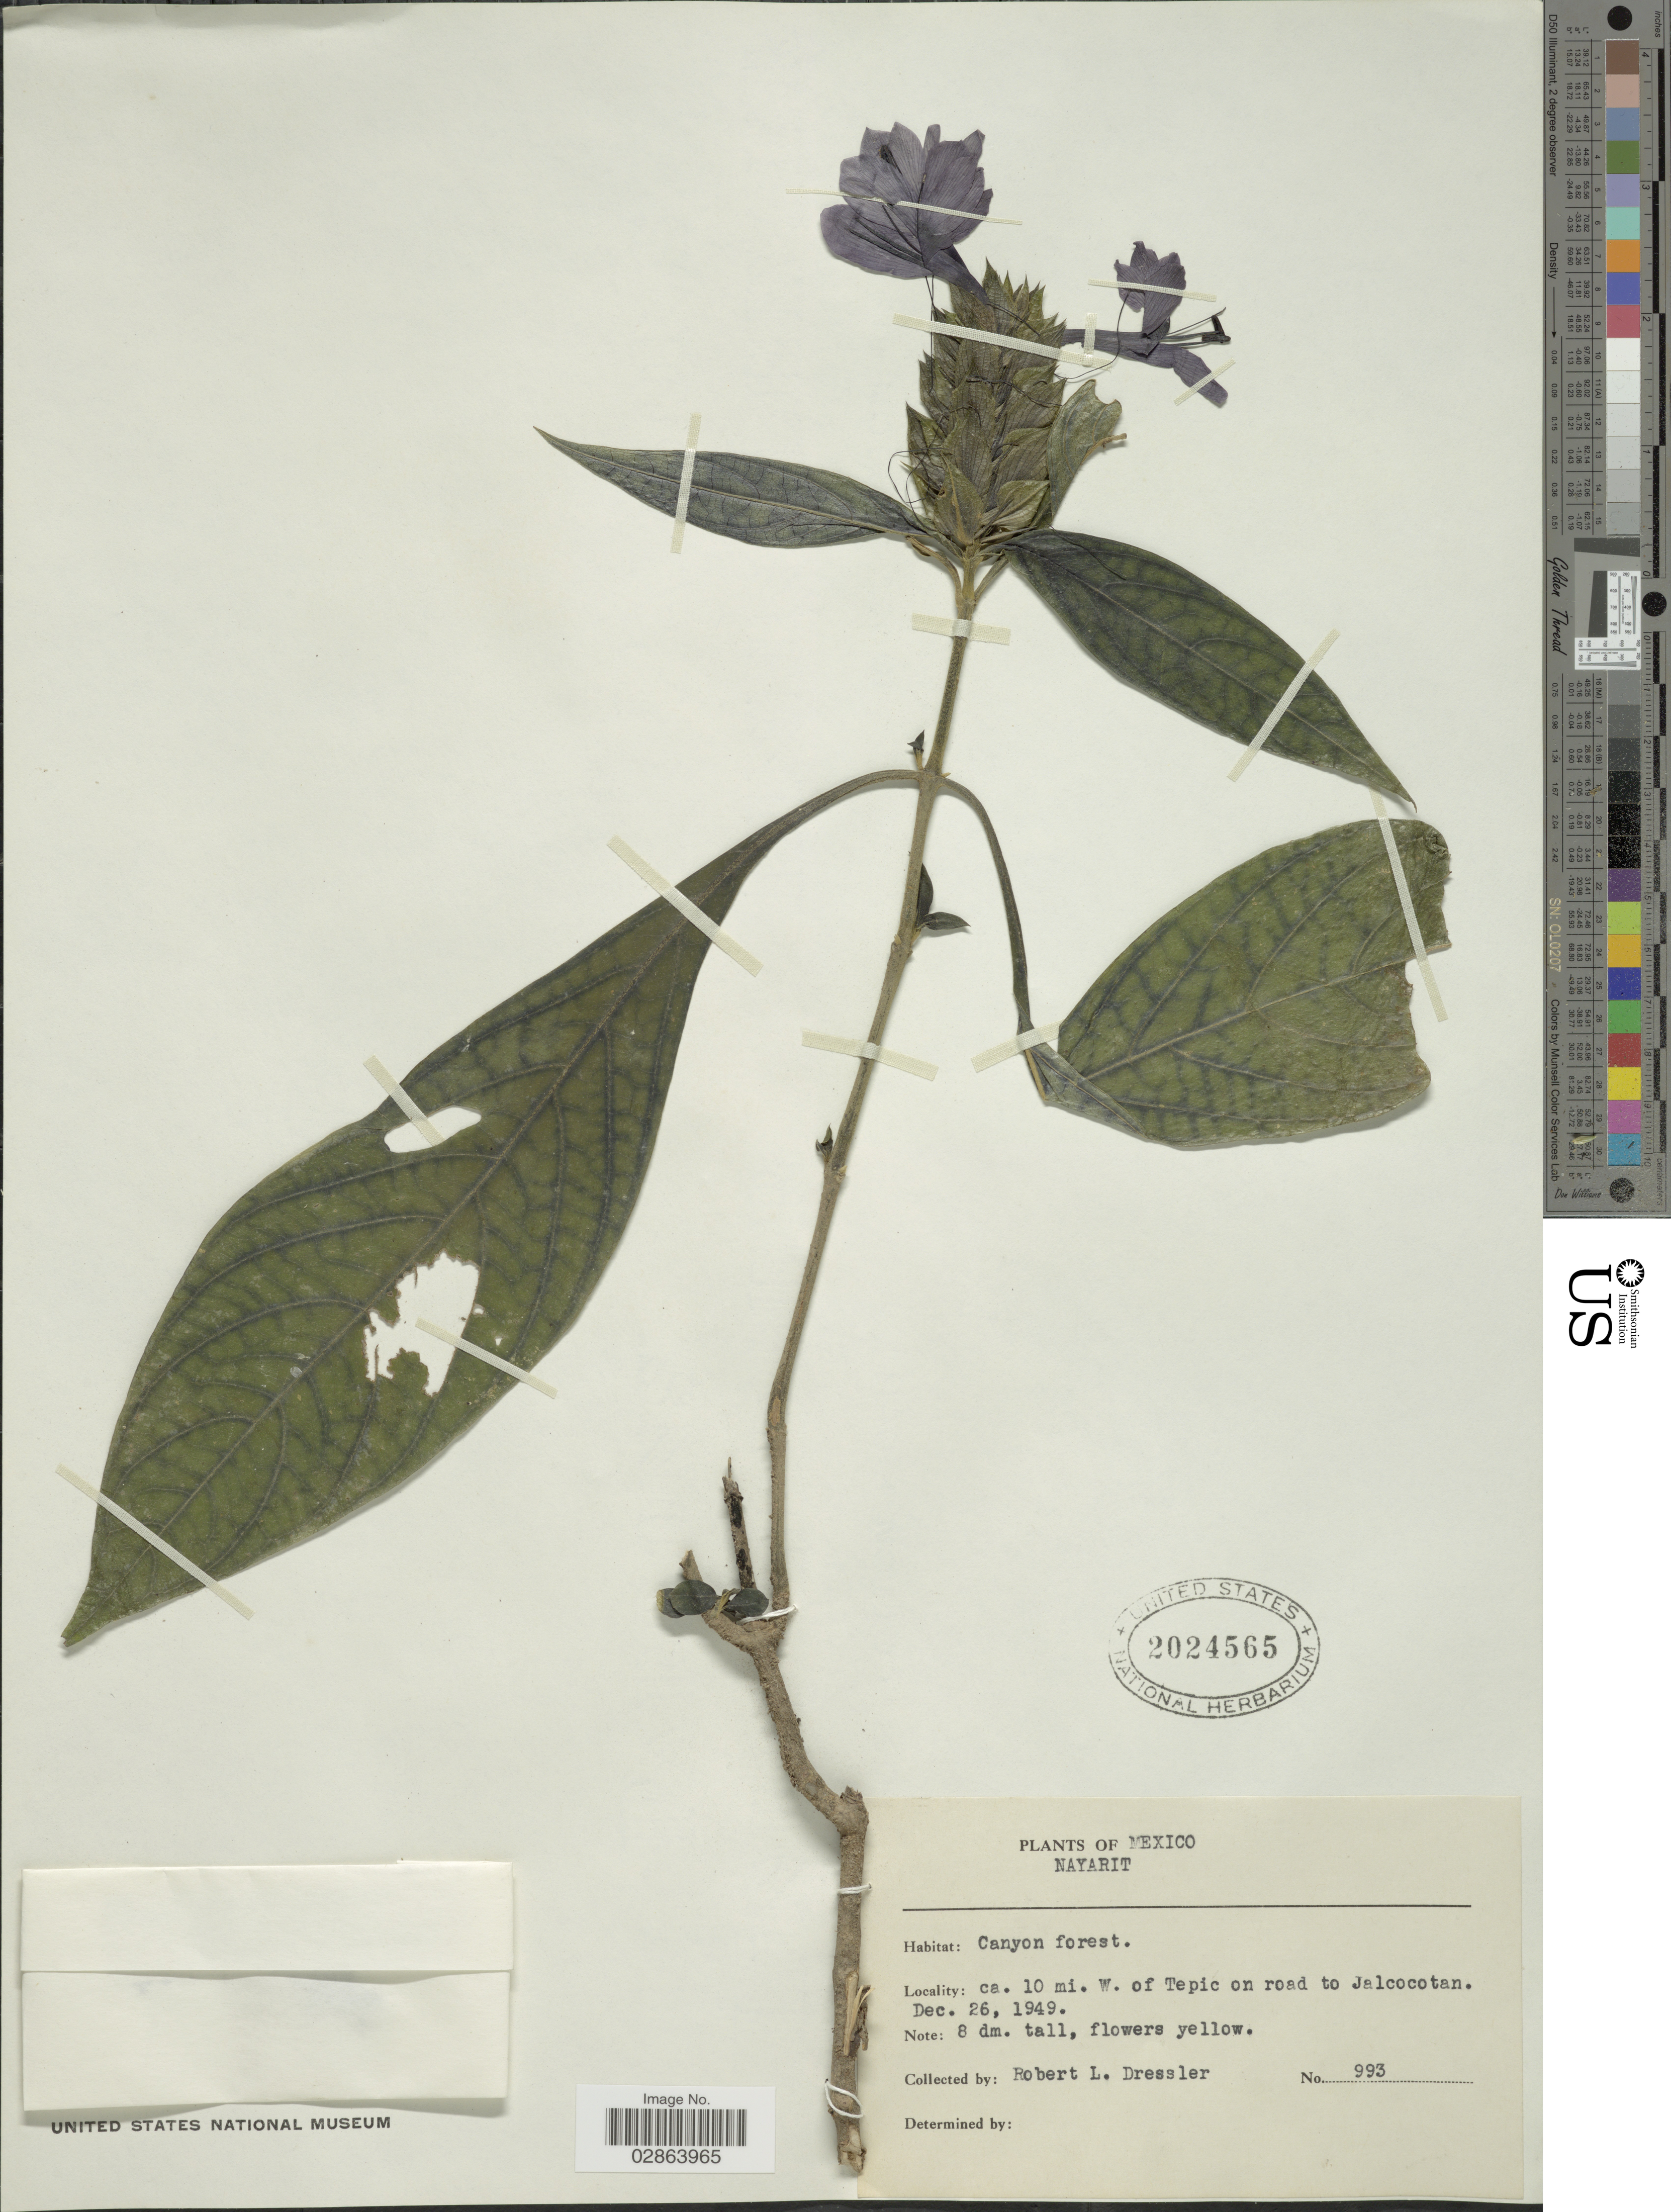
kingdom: Plantae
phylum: Tracheophyta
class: Magnoliopsida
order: Lamiales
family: Acanthaceae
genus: Barleria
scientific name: Barleria oenotheroides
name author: Dum. Cours.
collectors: R. Dressler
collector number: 993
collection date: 1949-12-26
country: Mexico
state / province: Nayarit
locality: Ca. 10 mi. W. of Tepic on road to Jalcocotan.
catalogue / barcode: US 2024565